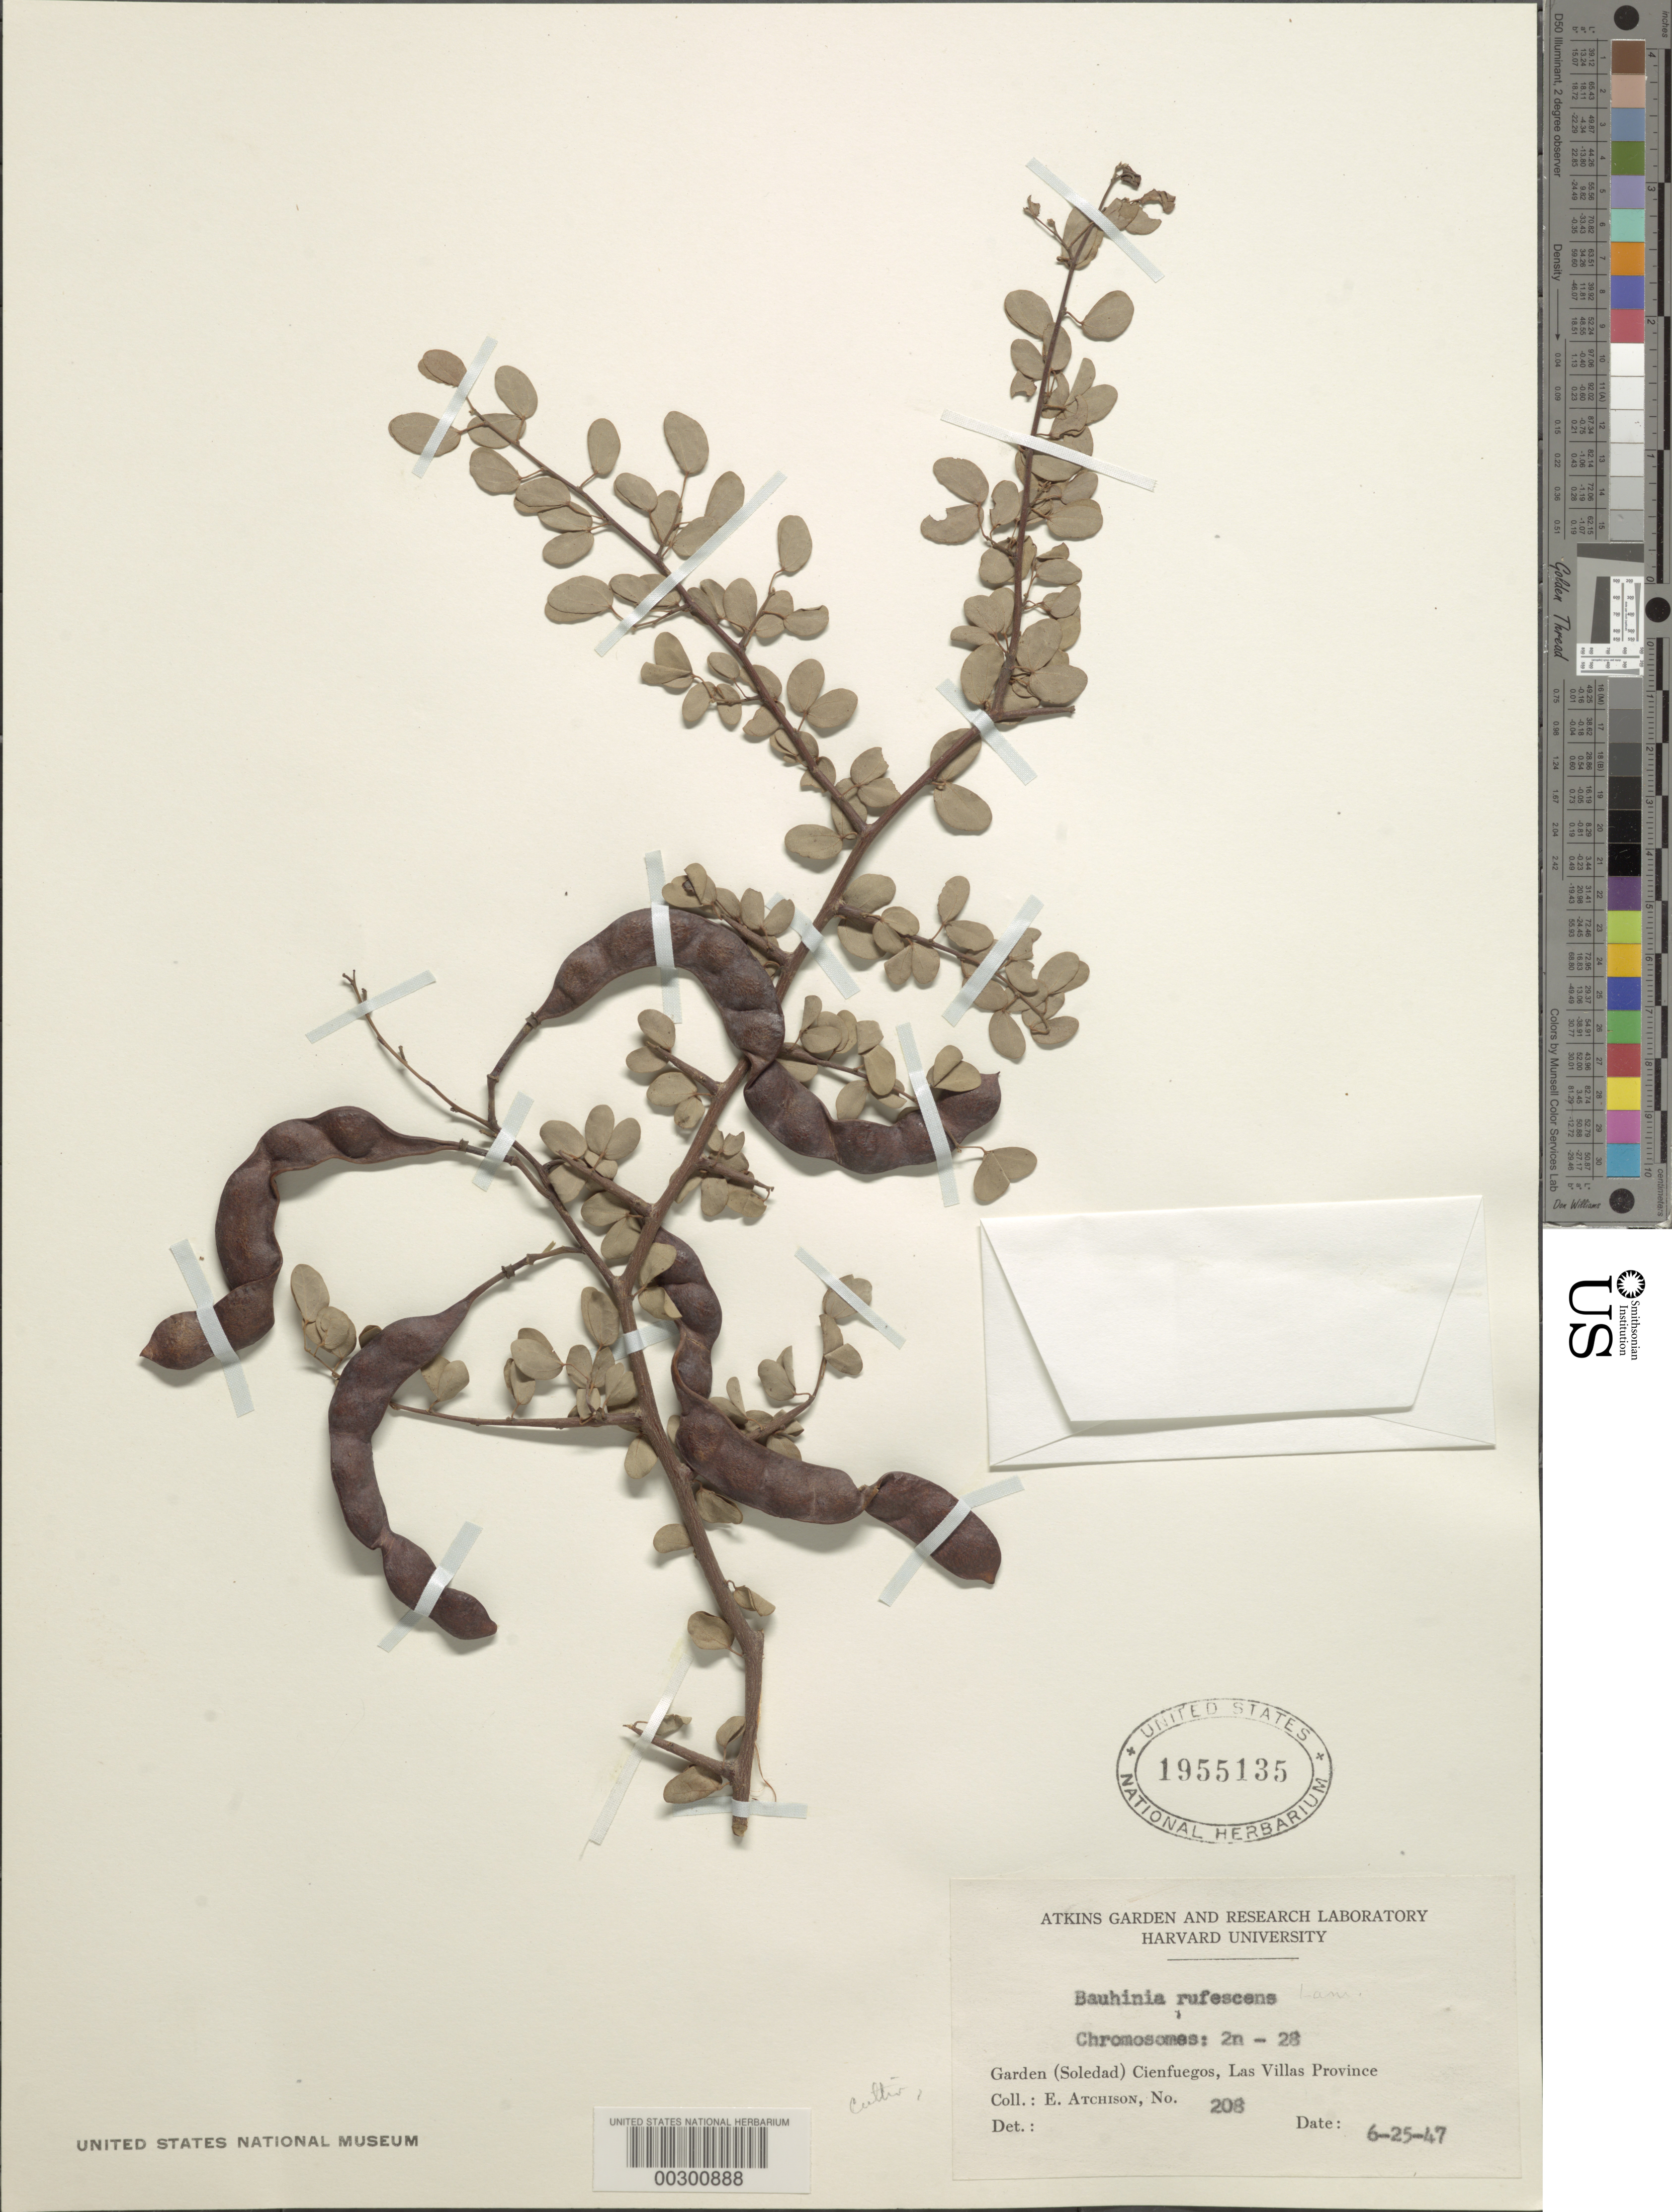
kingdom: Plantae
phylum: Tracheophyta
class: Magnoliopsida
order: Fabales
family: Fabaceae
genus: Bauhinia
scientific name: Bauhinia rufescens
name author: Lam.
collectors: E. Atchison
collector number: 208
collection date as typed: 25 Jun 1947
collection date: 1947-06-25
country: Cuba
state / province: Las Villas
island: Greater Antilles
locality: Harvard tropical garden, soledad, cienfuegos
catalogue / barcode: US 1955135